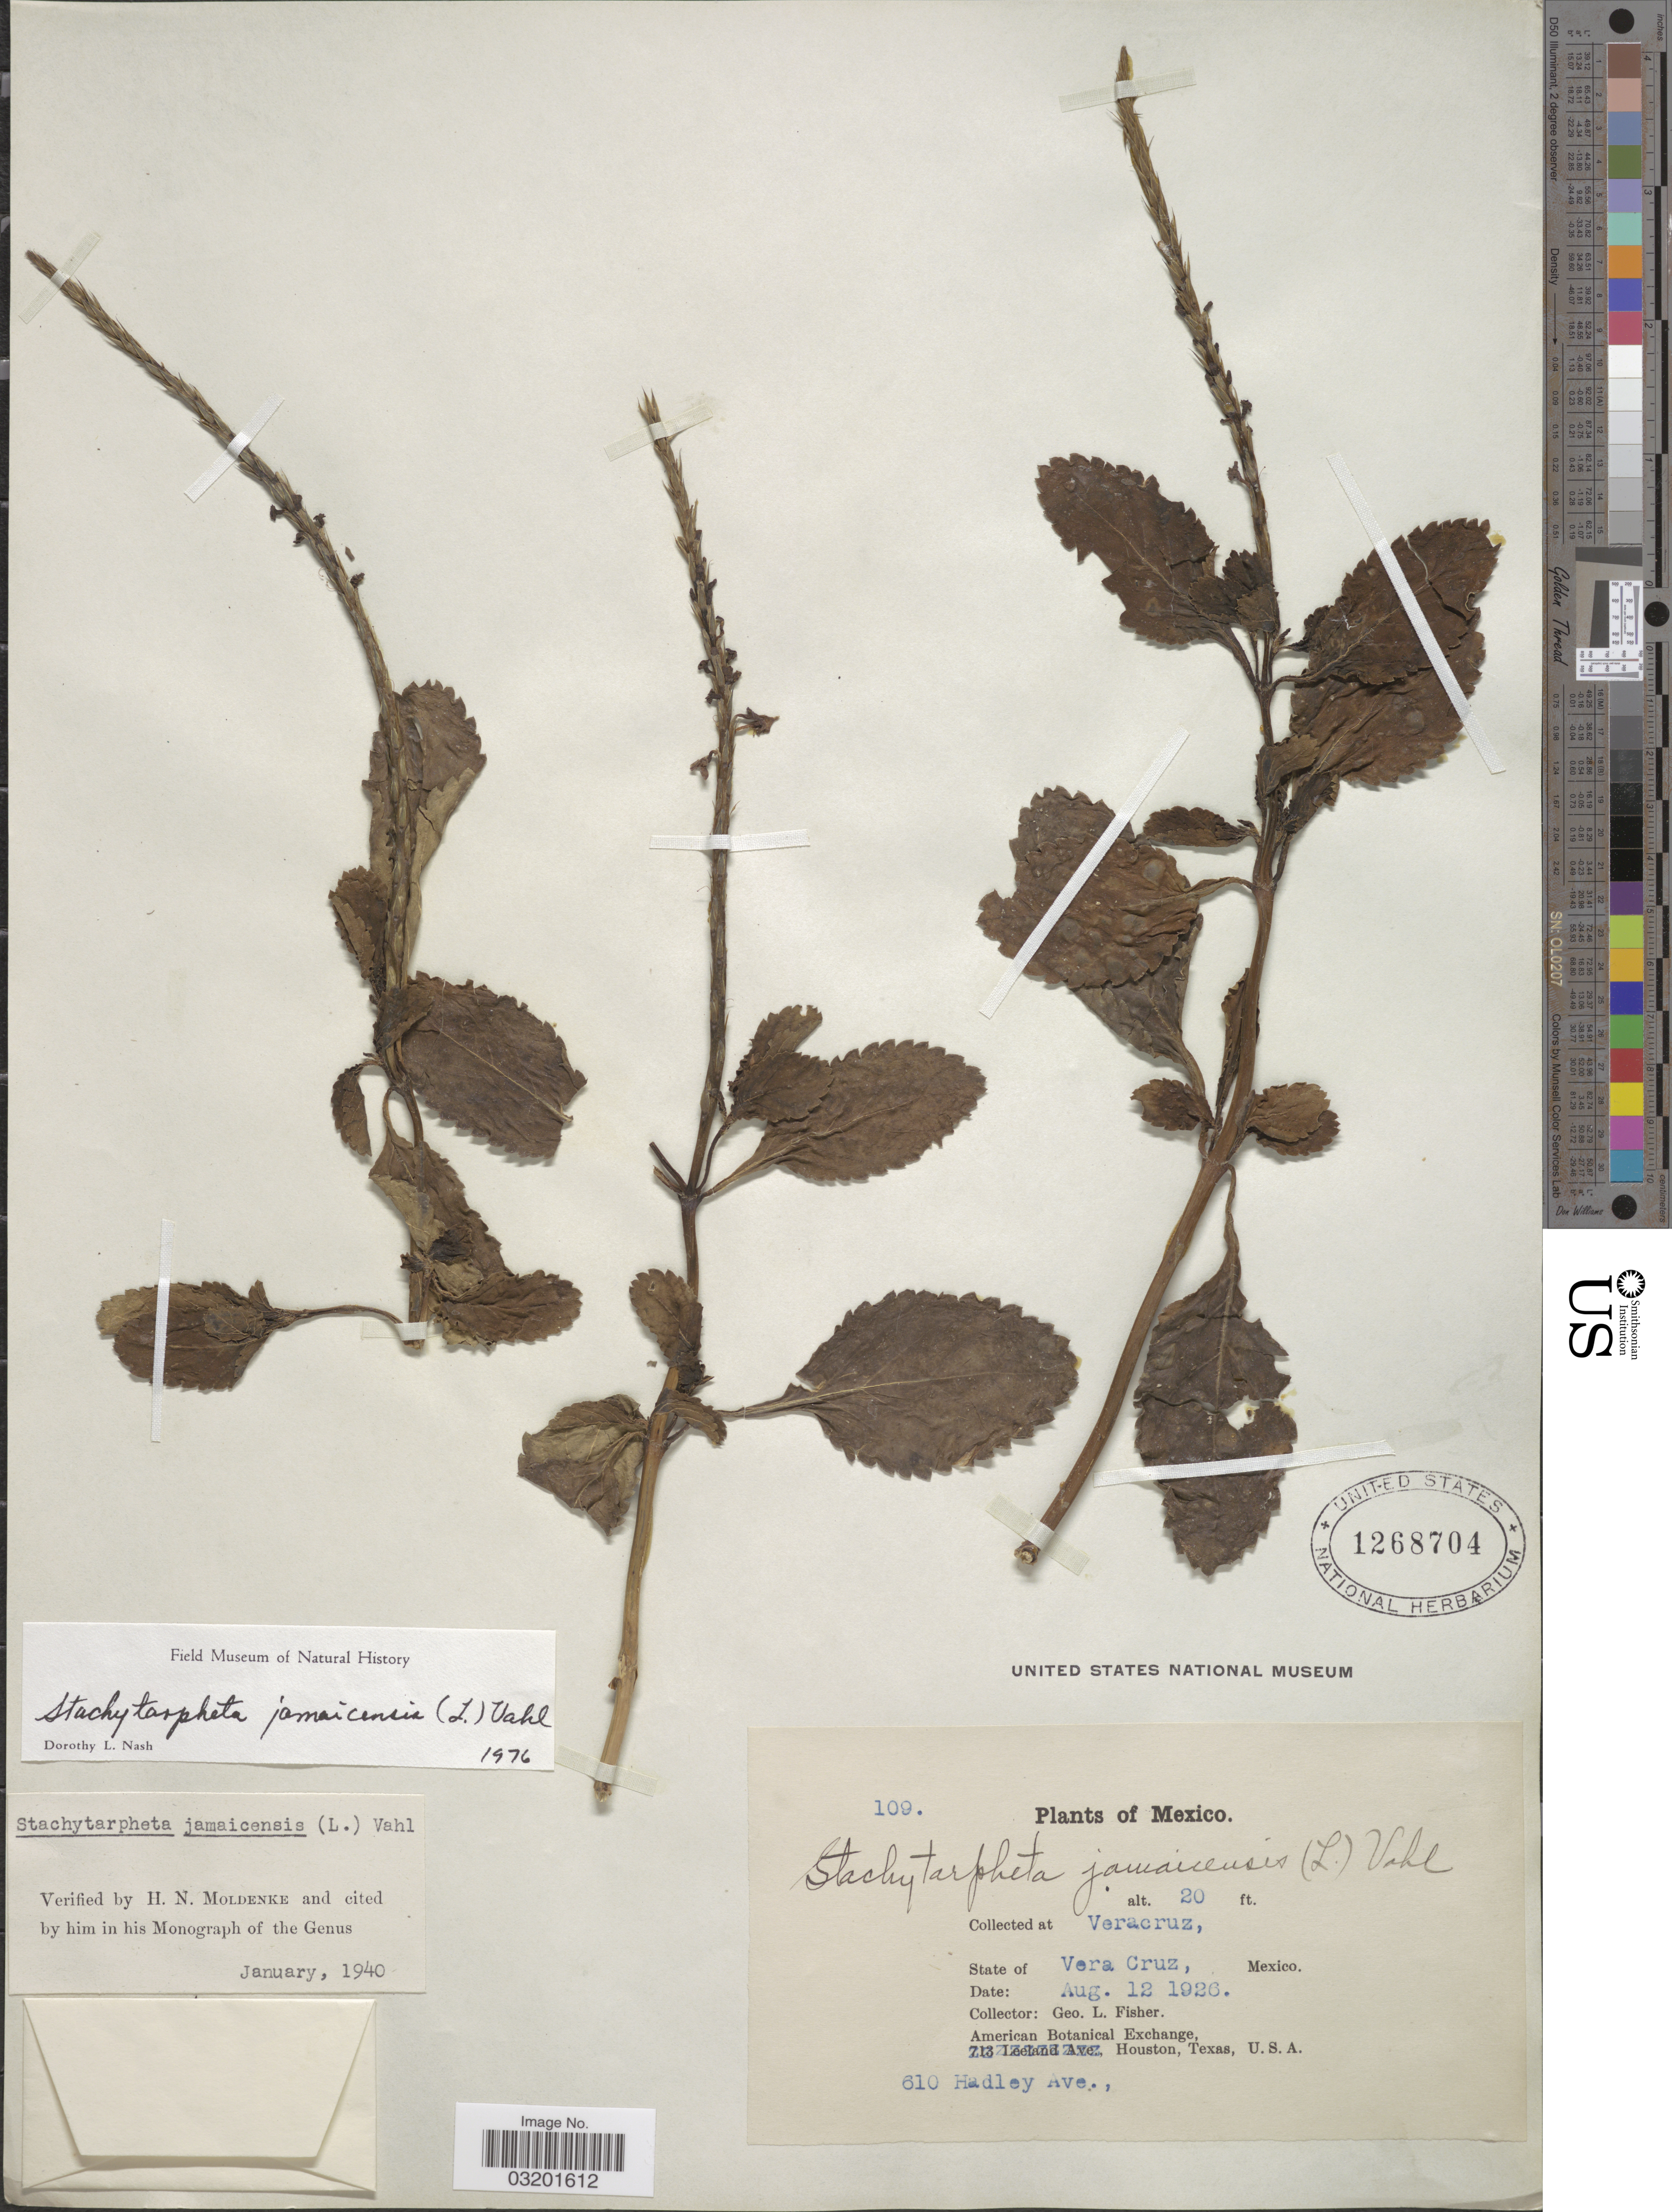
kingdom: Plantae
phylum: Tracheophyta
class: Magnoliopsida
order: Lamiales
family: Verbenaceae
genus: Stachytarpheta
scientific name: Stachytarpheta jamaicensis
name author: (L.) Vahl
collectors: G. L. Fisher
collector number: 109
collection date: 1926-08-12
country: Mexico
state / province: Veracruz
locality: Veracruz, State of Vera Cruz.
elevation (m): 6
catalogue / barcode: US 1268704